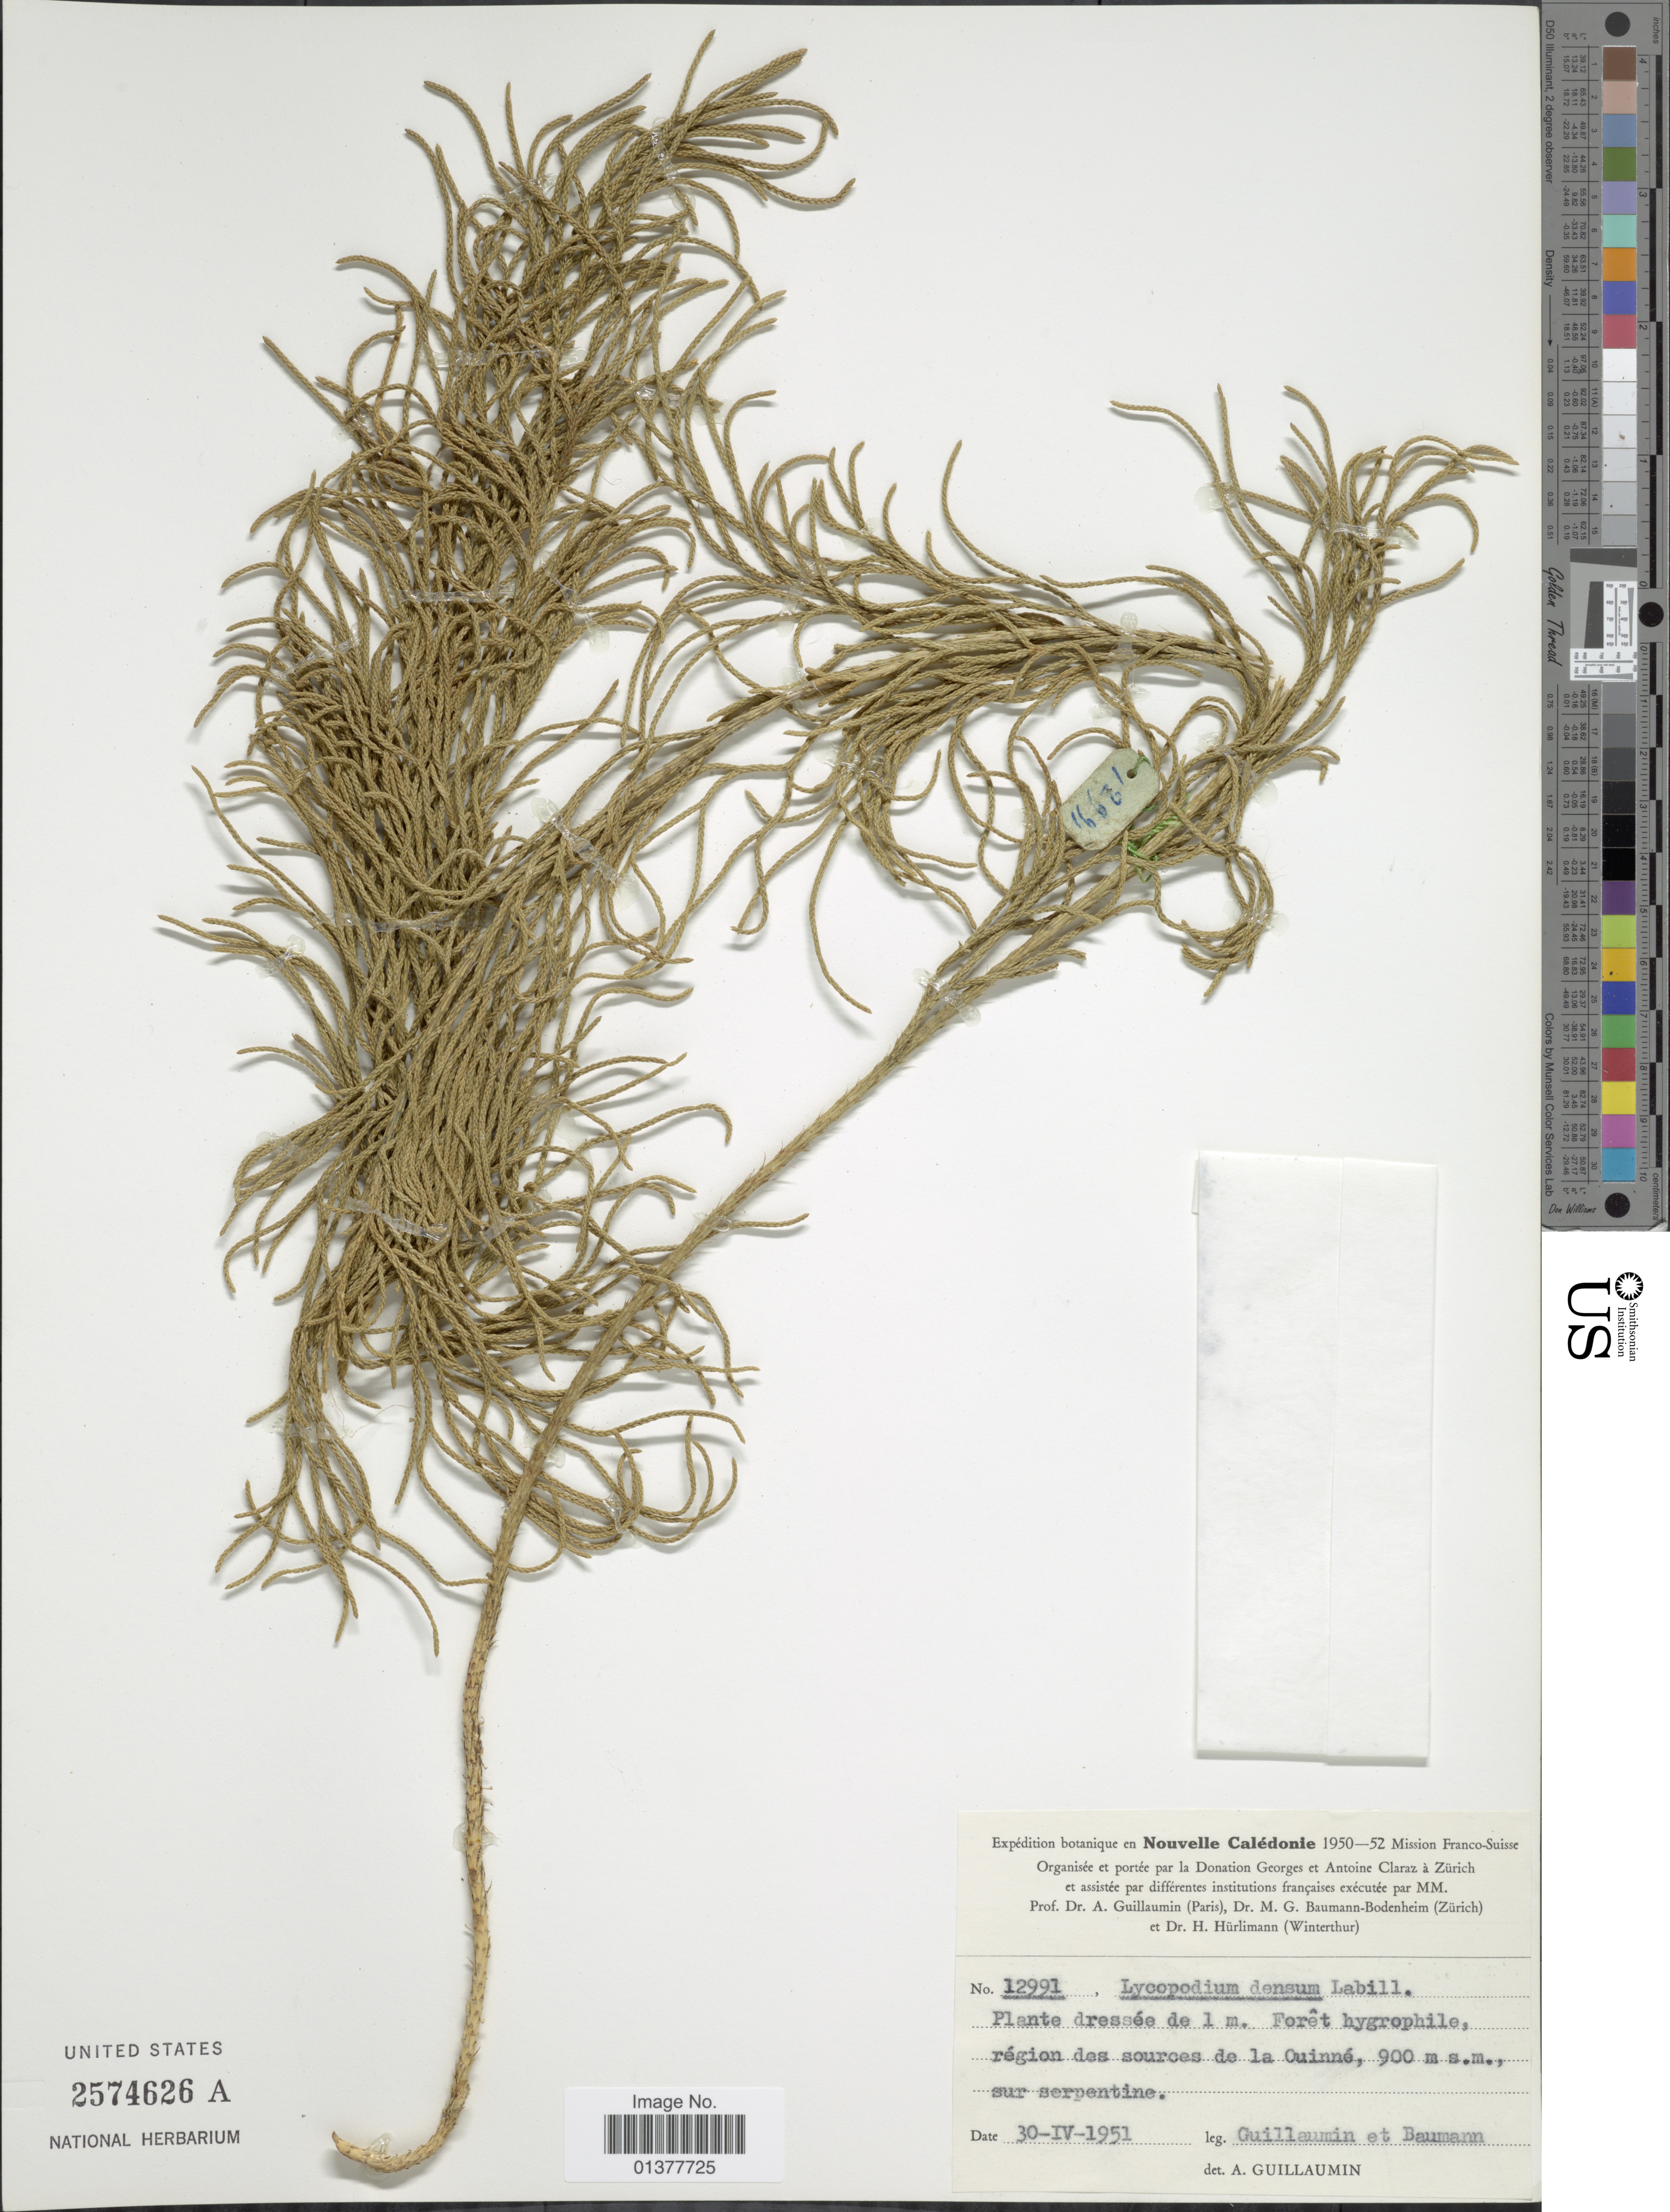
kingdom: Plantae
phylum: Tracheophyta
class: Lycopodiopsida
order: Lycopodiales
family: Lycopodiaceae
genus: Pseudolycopodium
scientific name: Pseudolycopodium densum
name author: (Rothm.) Holub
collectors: A. Guillaumin & M. G. Baumann-Bodenheim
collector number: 12991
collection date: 1951-04-30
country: New Caledonia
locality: Region des sources de la Ouinné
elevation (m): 900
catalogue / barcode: US 2574626A